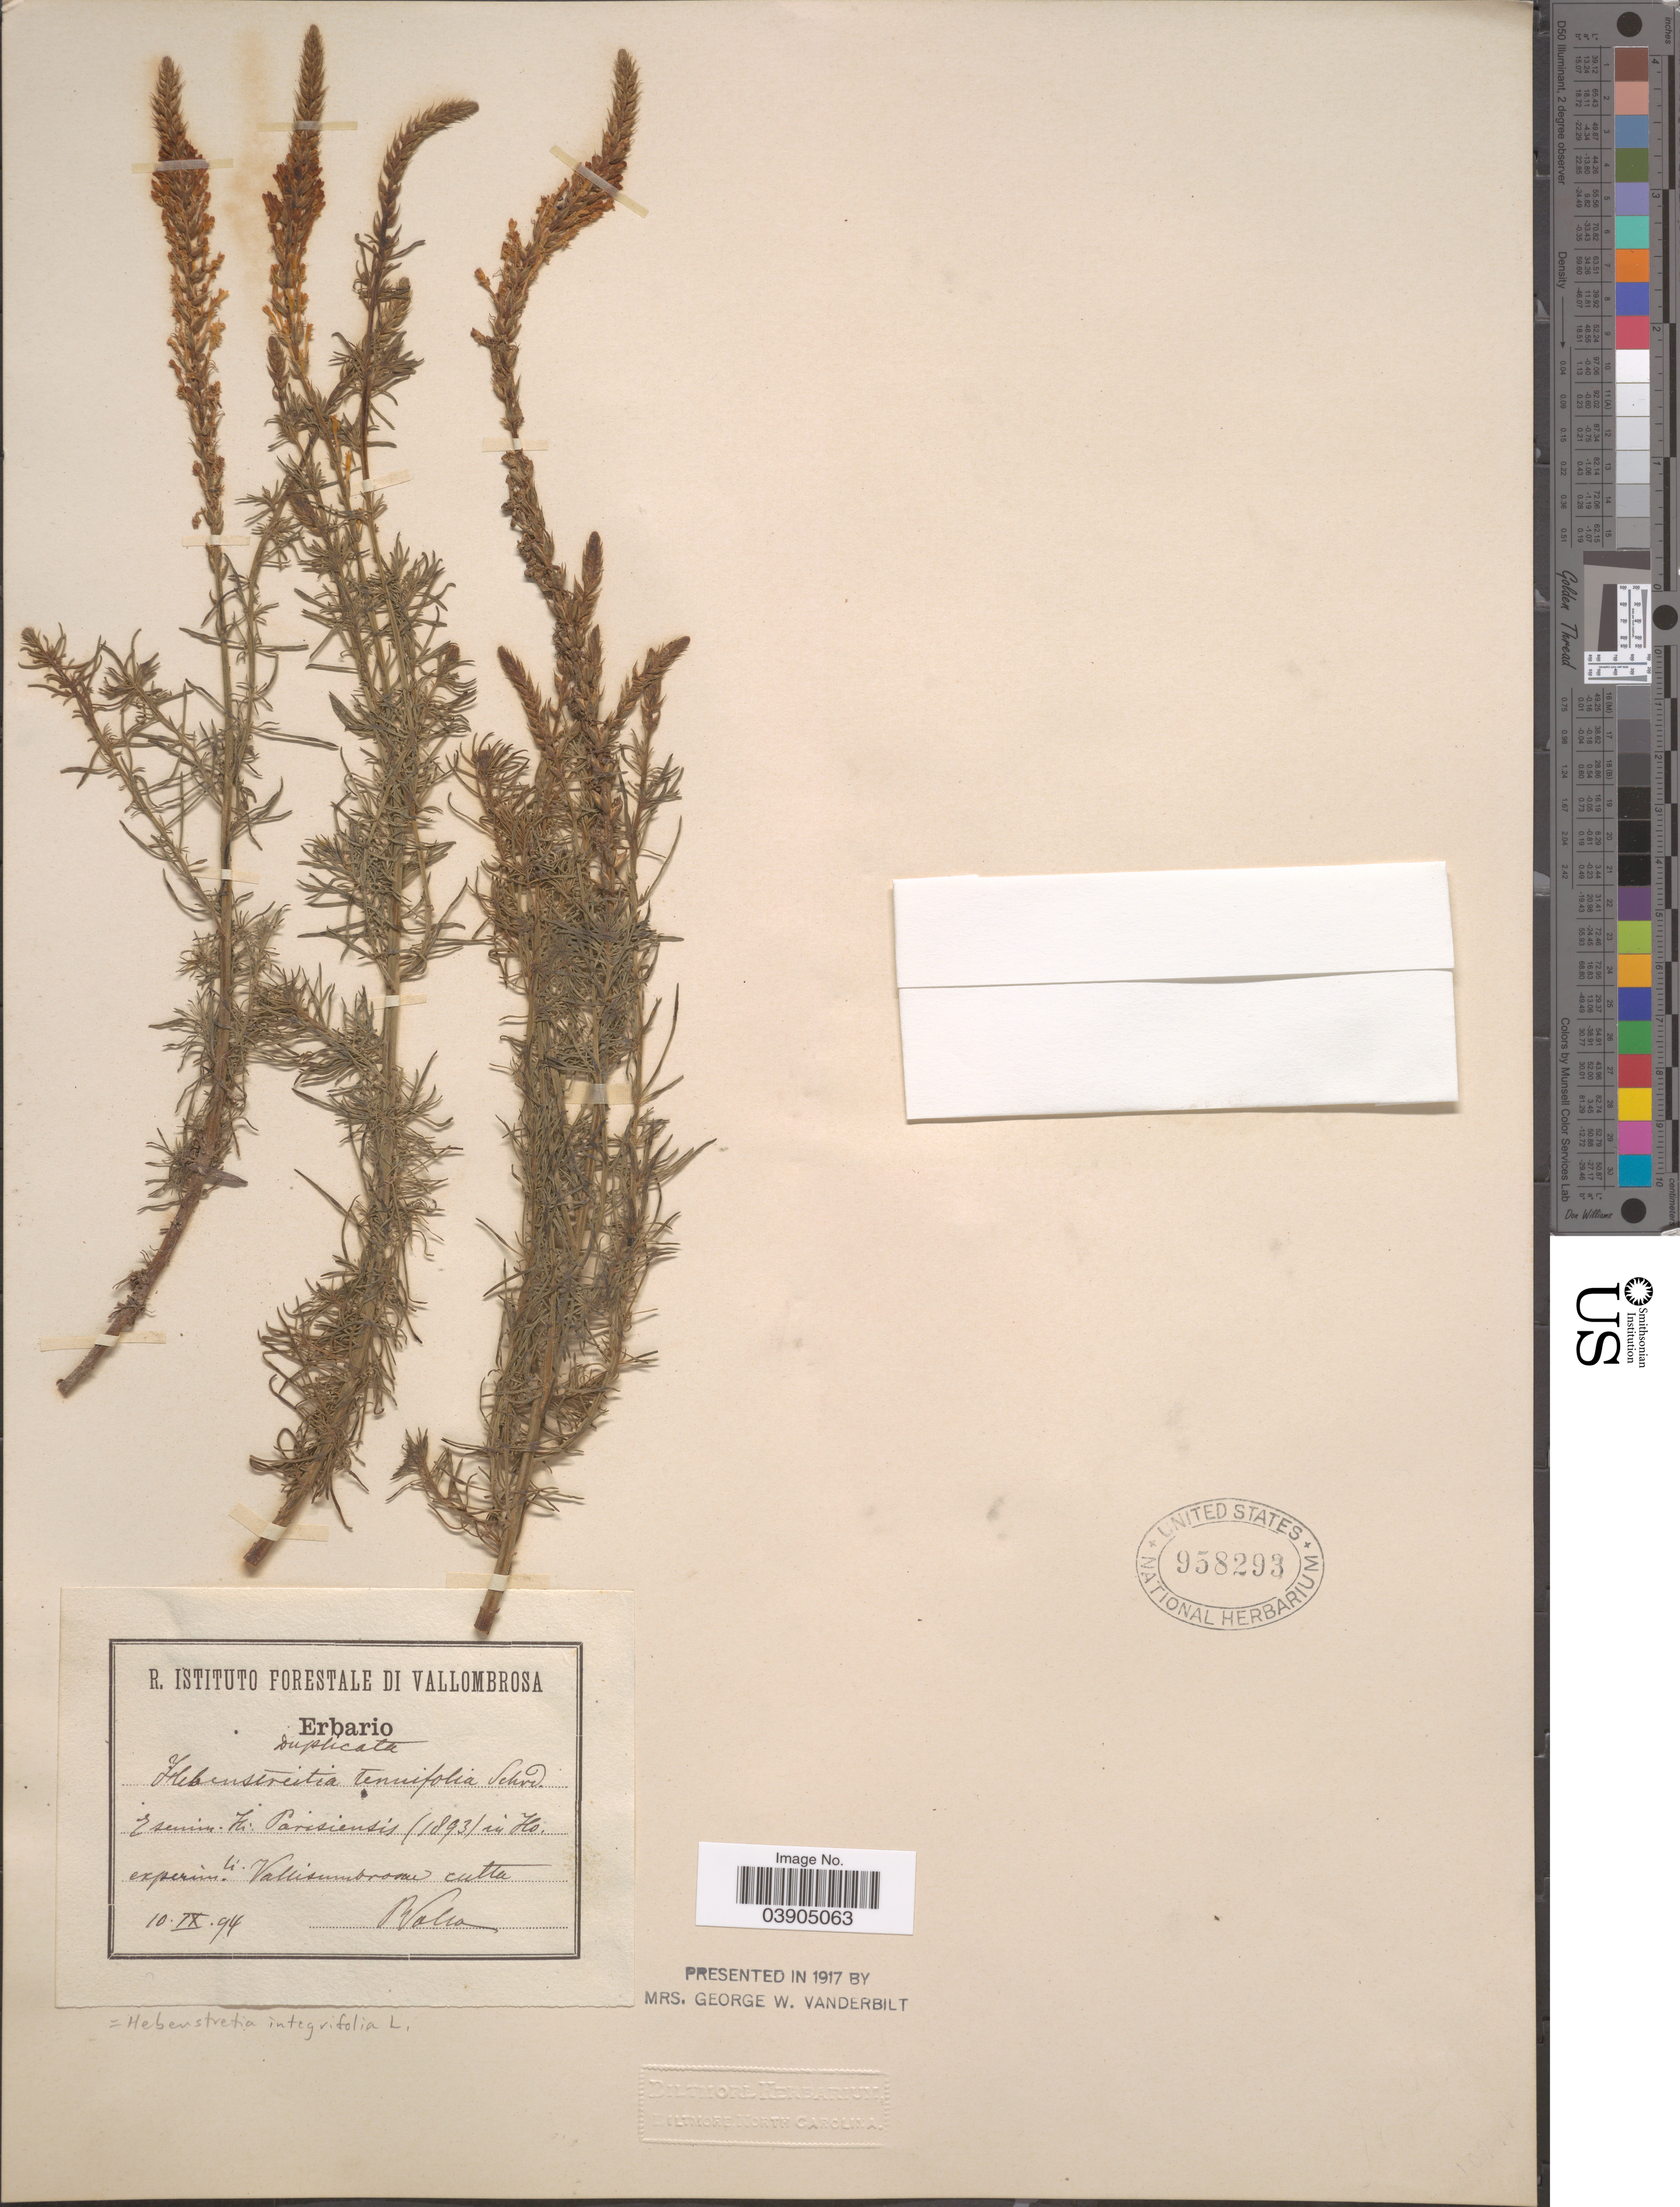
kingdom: Plantae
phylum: Tracheophyta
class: Magnoliopsida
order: Lamiales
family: Scrophulariaceae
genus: Hebenstretia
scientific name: Hebenstretia integrifolia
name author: L.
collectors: R. Solla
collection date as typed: Transcribed d/m/y: 10/9/94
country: Italy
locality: Vallisumbrosa culta.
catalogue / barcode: US 958293